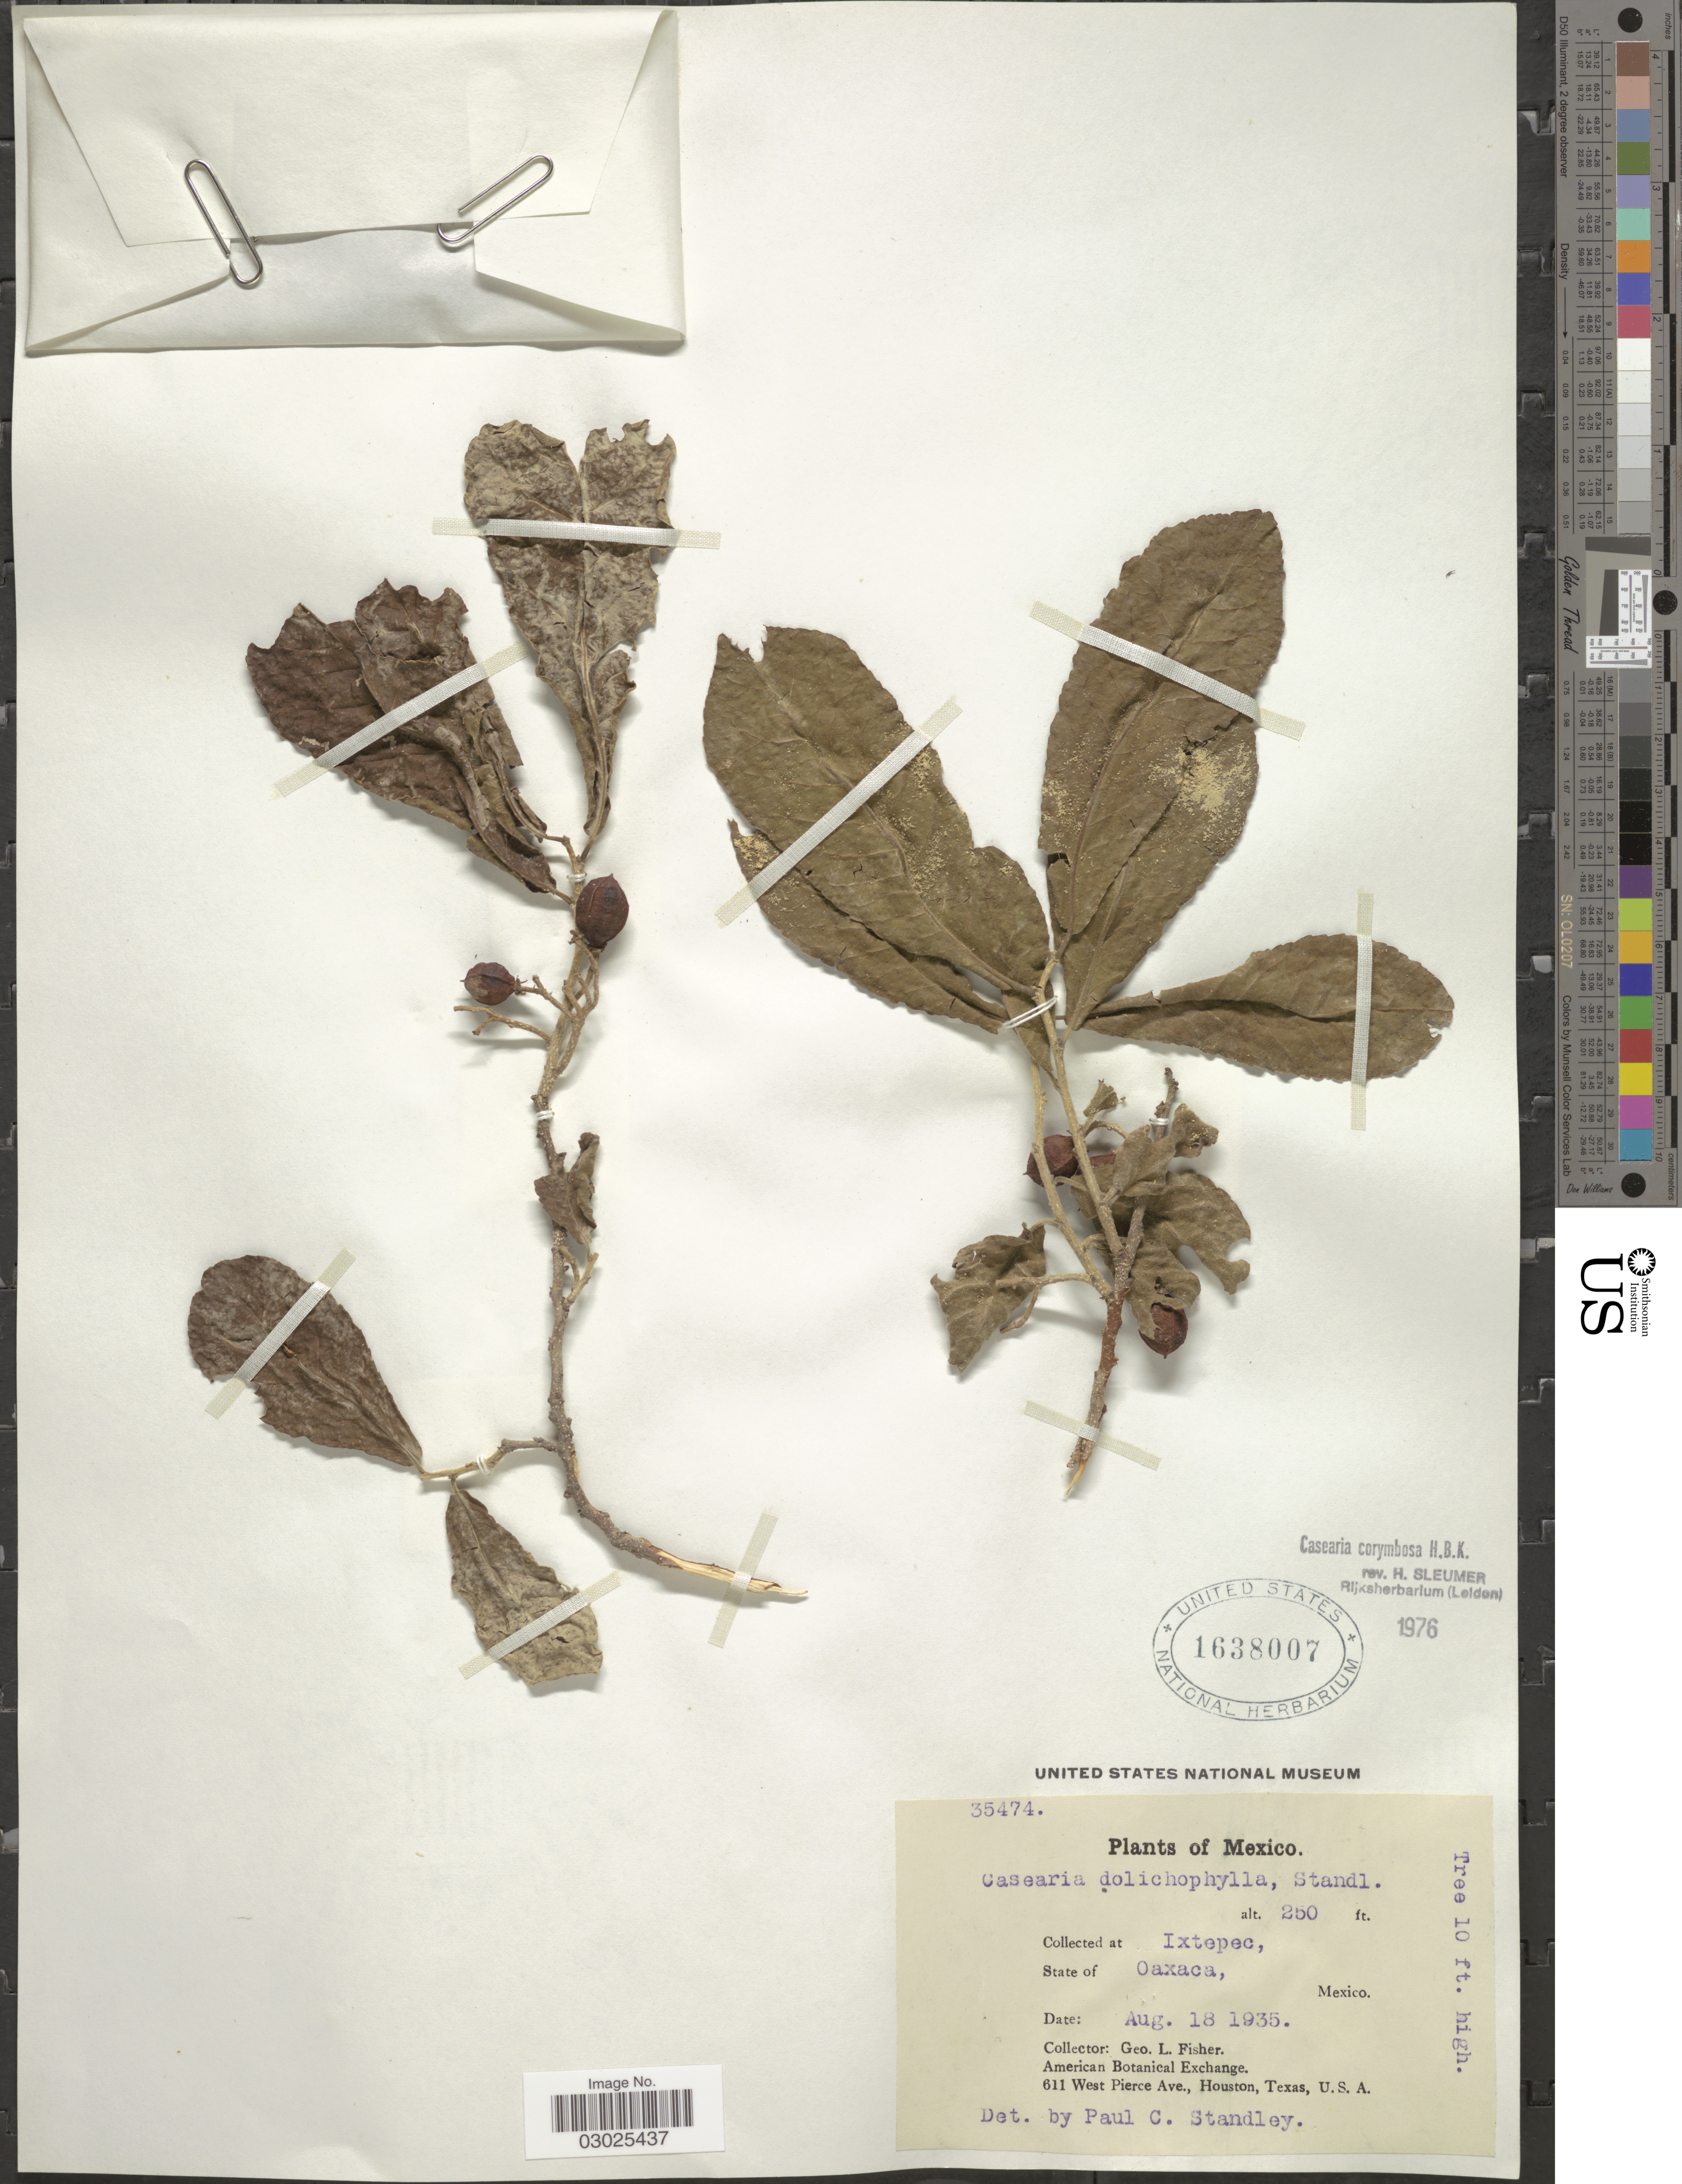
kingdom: Plantae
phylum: Tracheophyta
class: Magnoliopsida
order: Malpighiales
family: Salicaceae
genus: Casearia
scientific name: Casearia corymbosa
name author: Kunth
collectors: G. L. Fisher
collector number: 35474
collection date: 1935-08-18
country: Mexico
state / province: Oaxaca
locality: Ixtepec.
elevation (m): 76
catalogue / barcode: US 1638007